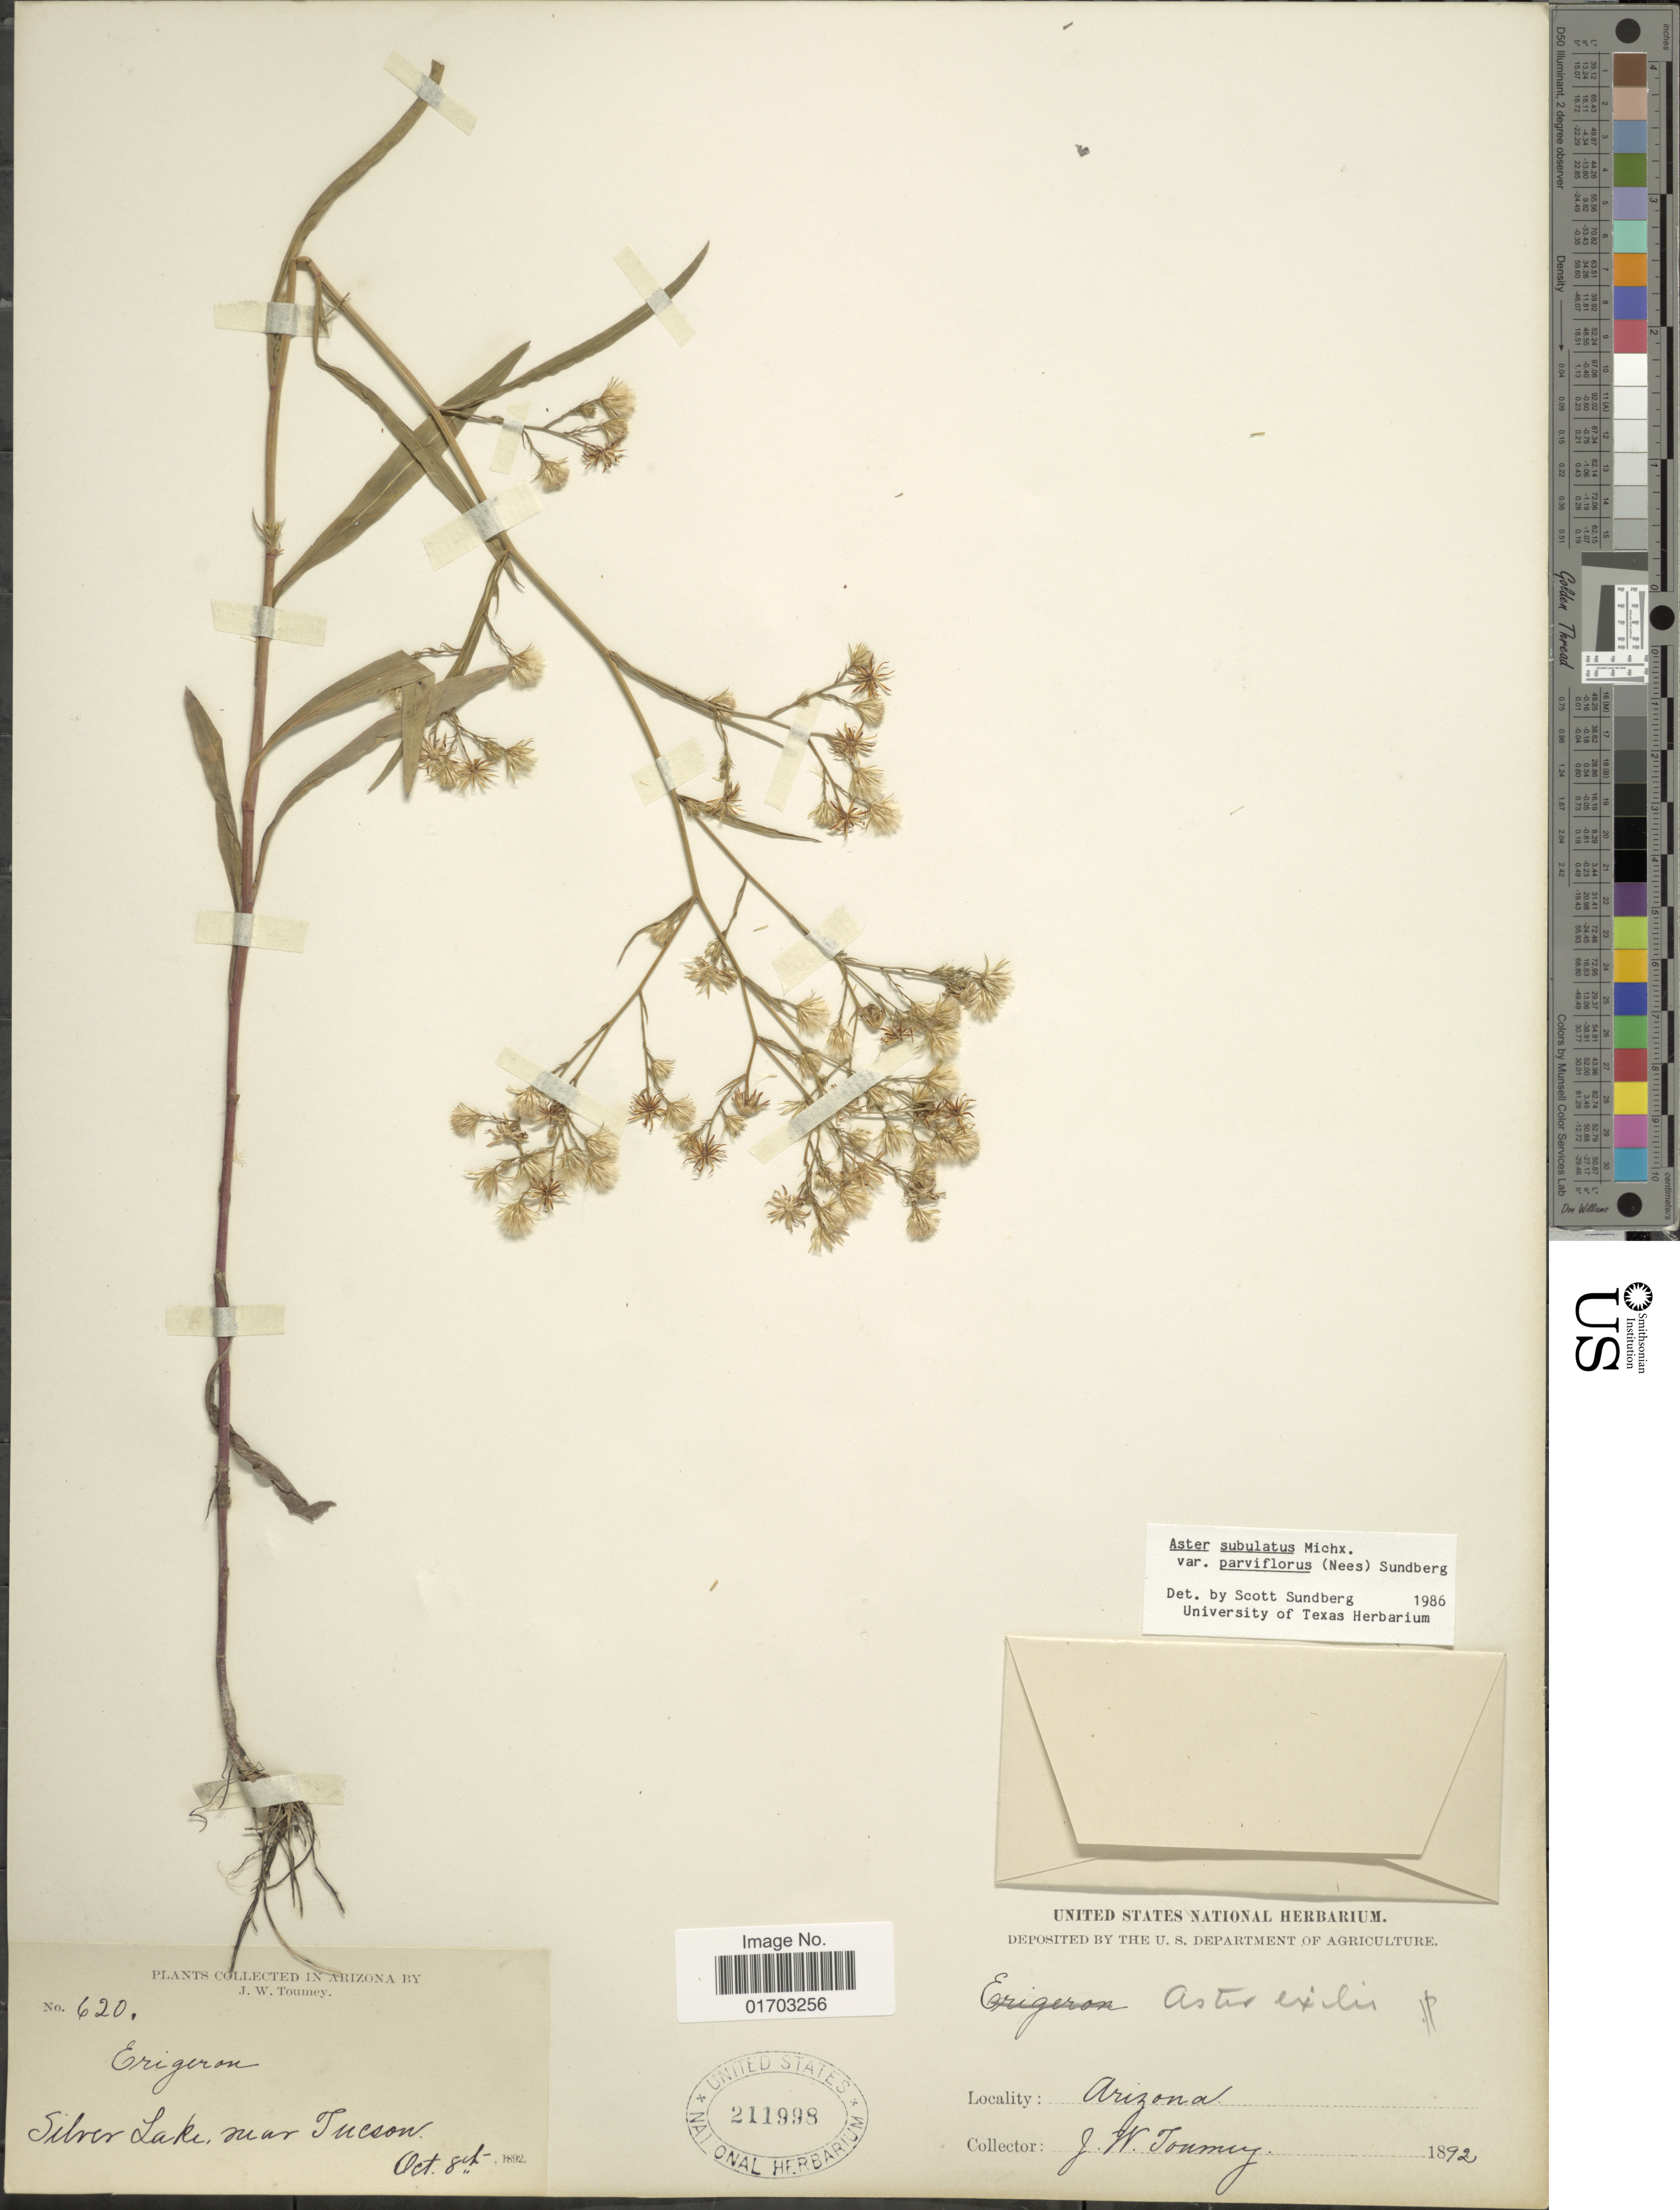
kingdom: Plantae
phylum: Tracheophyta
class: Magnoliopsida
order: Asterales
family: Asteraceae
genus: Symphyotrichum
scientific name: Symphyotrichum subulatum var. parviflorum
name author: (Nees) S.D. Sundb.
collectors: J. W. Toumey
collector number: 620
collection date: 1892-10-08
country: United States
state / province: Arizona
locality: Erigeron, Silver Lake, near Tucson.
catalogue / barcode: US 211998